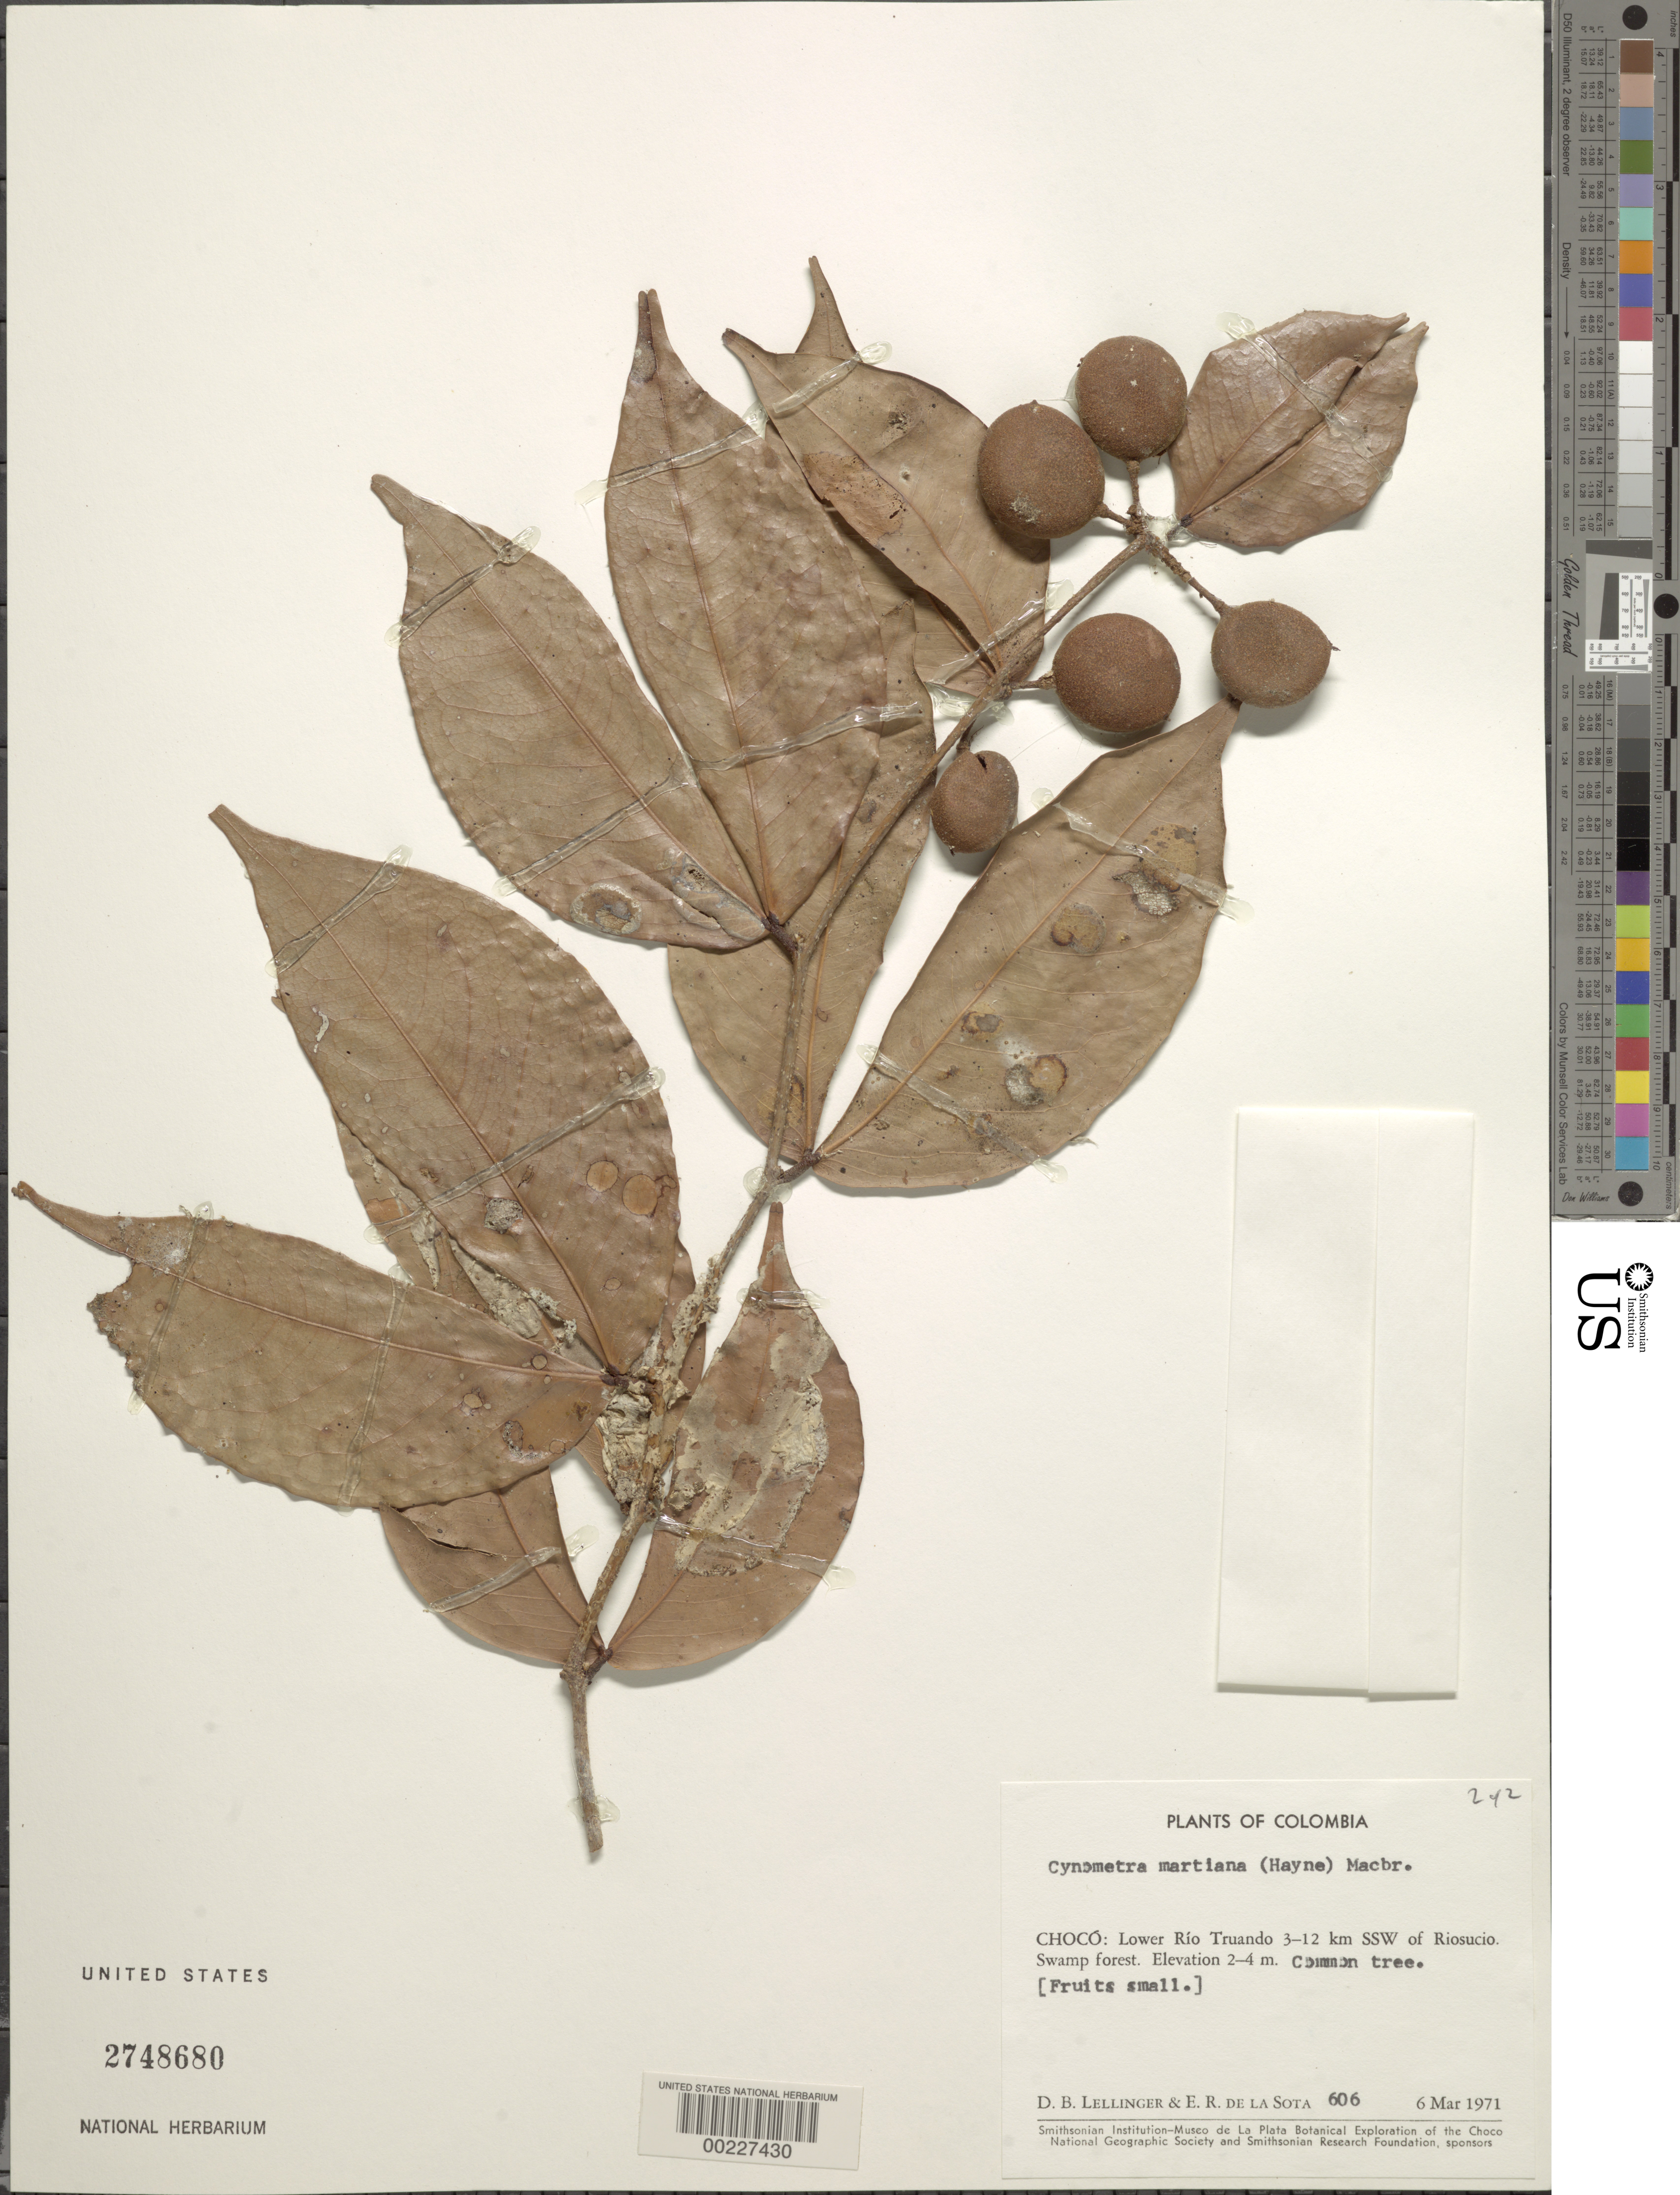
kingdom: Plantae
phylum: Tracheophyta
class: Magnoliopsida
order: Fabales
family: Fabaceae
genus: Cynometra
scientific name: Cynometra martiana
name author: Baill.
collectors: D. B. Lellinger & E. R. de la Sota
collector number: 606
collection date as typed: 06 Mar 1971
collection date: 1971-03-06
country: Colombia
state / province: Chocó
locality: Lower Rio Truando, 3-12 km SSW of Rio Sucio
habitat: Swamp forest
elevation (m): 2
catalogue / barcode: US 2748680